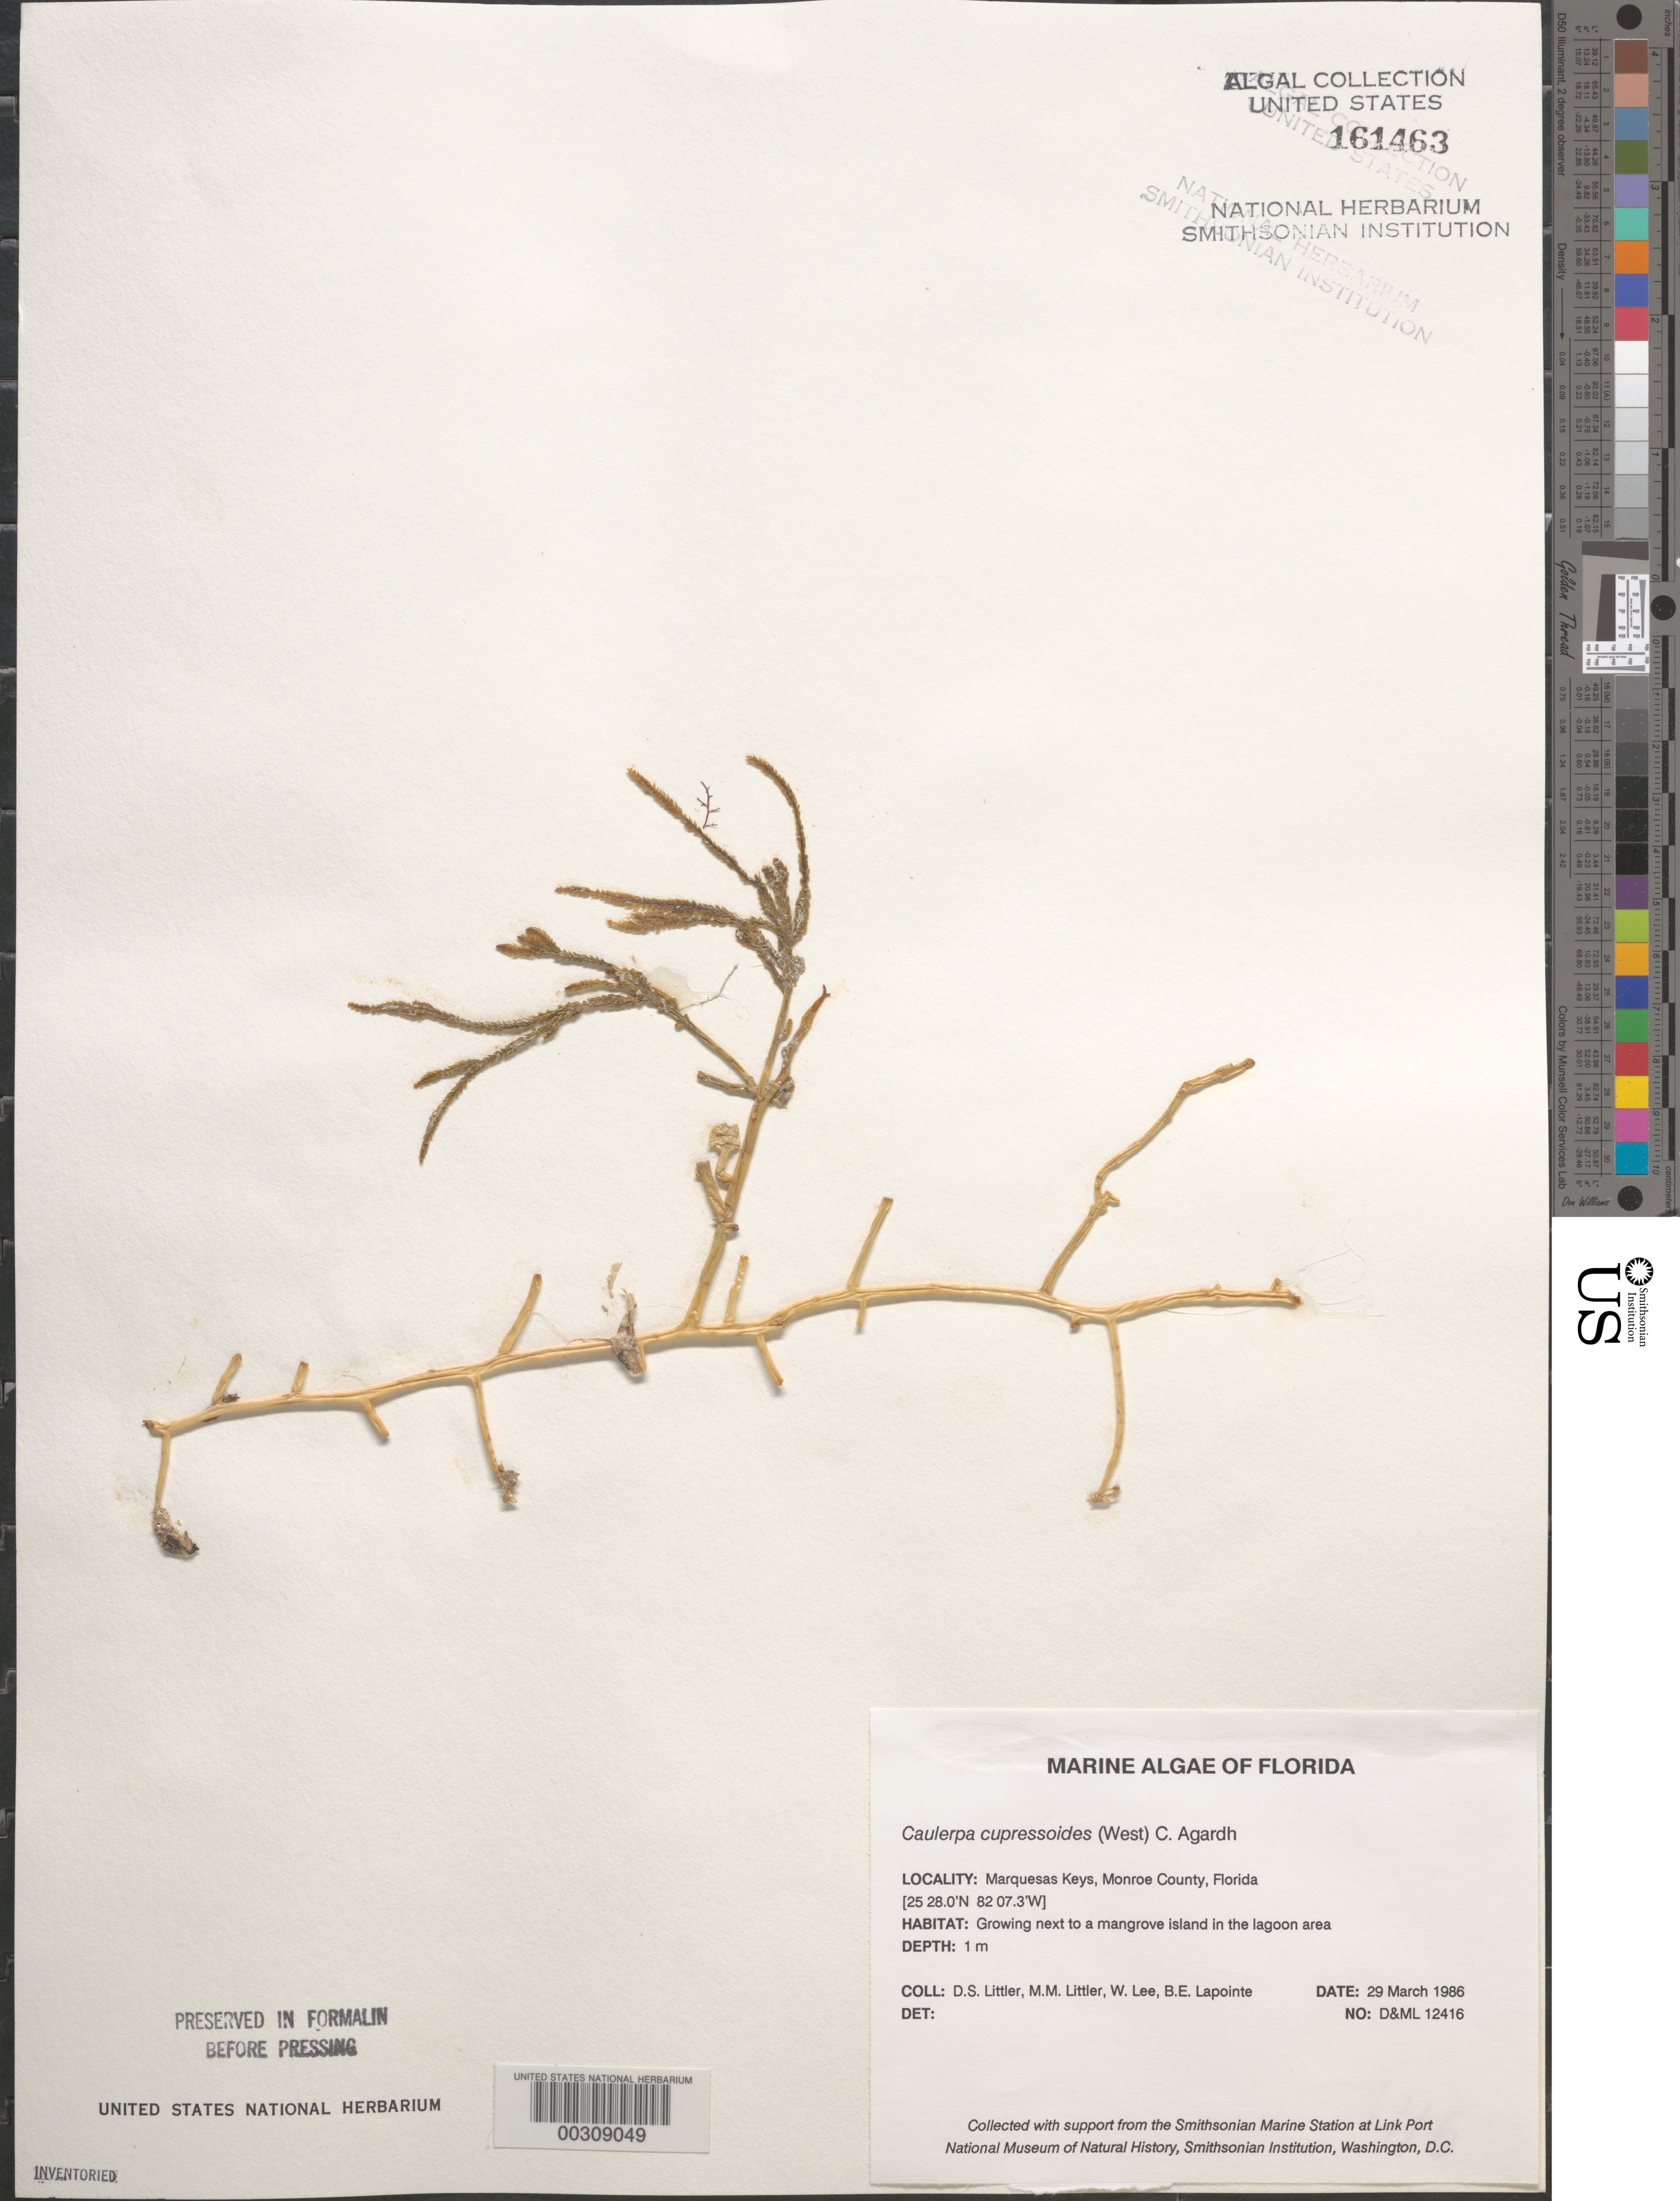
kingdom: Plantae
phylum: Chlorophyta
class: Ulvophyceae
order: Bryopsidales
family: Caulerpaceae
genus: Caulerpa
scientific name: Caulerpa cupressoides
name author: (Vahl) C. Agardh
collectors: D. S. Littler, M. M. Littler, W. Lee & B. Lapointe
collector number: D&ML 12416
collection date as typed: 29 Mar 1986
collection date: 1986-03-29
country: United States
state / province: Florida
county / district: Monroe County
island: Marquesas Keys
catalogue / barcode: US 161463